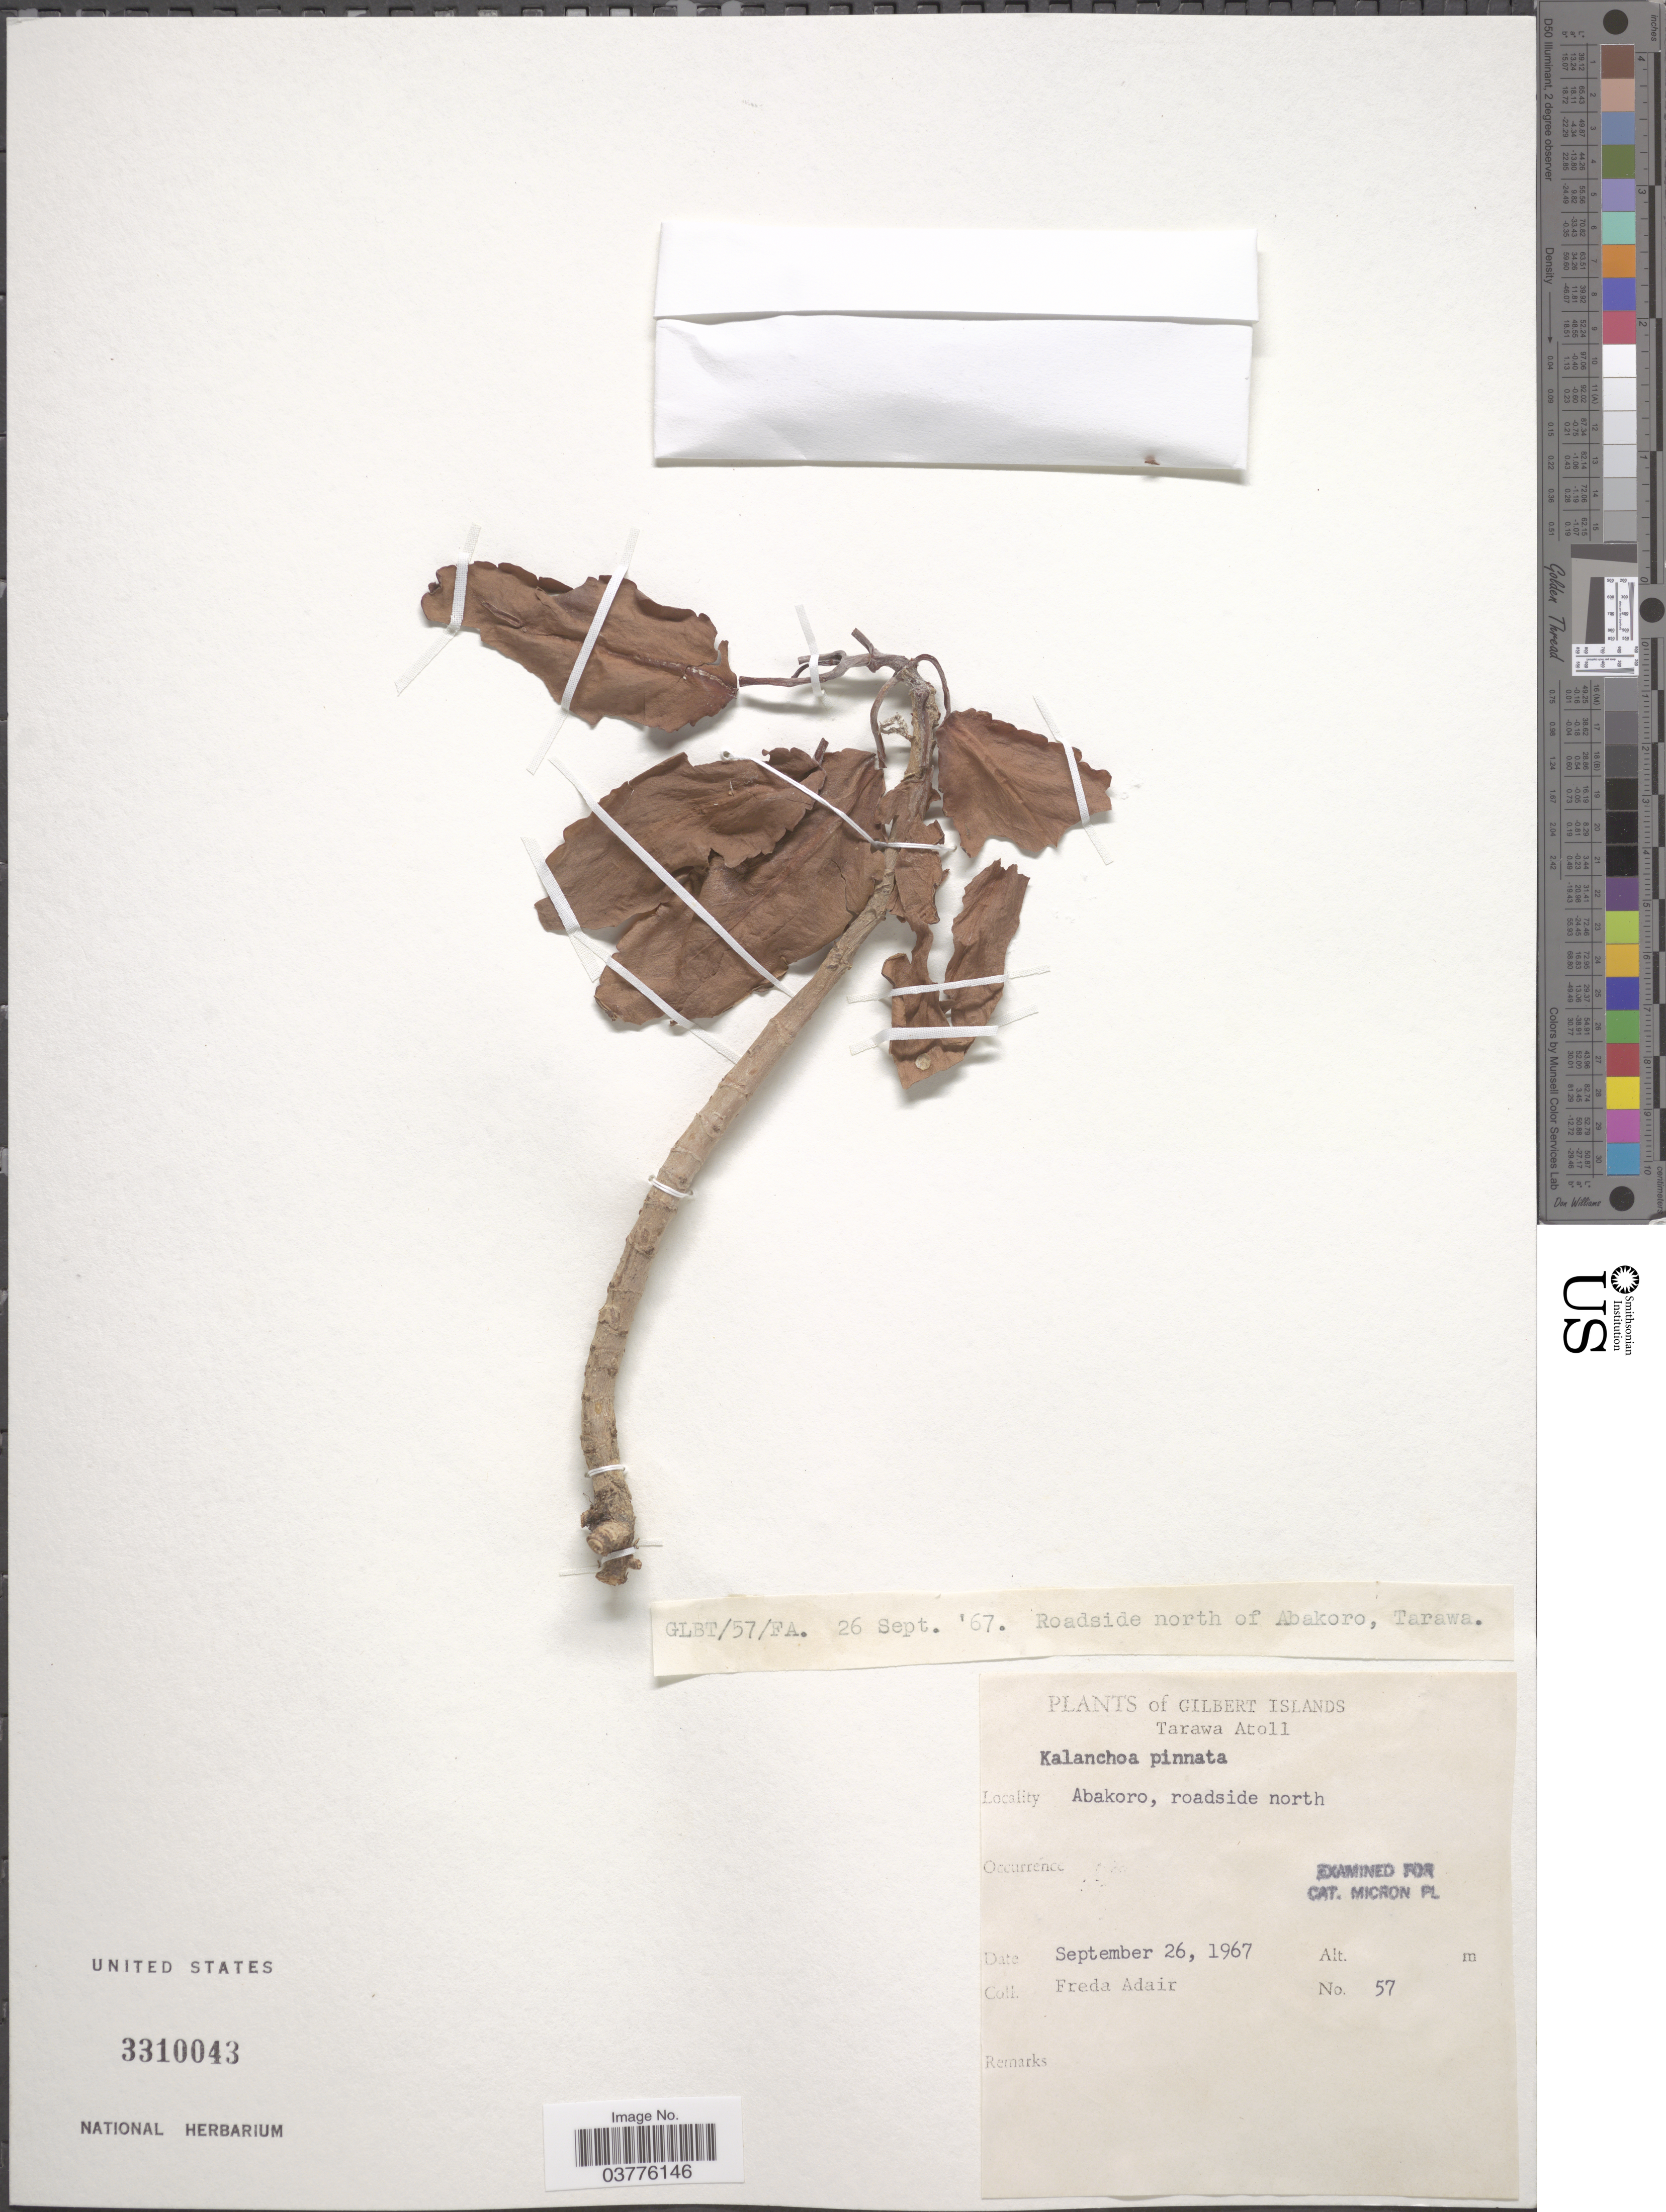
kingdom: Plantae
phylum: Tracheophyta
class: Magnoliopsida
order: Saxifragales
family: Crassulaceae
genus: Kalanchoe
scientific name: Kalanchoe pinnata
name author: (Lam.) Pers.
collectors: F. Adair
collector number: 57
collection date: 1967-09-26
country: Kiribati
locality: Gilbert Islands. Tarawa Atoll. Abakoro, roadside north.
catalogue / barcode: US 3310043